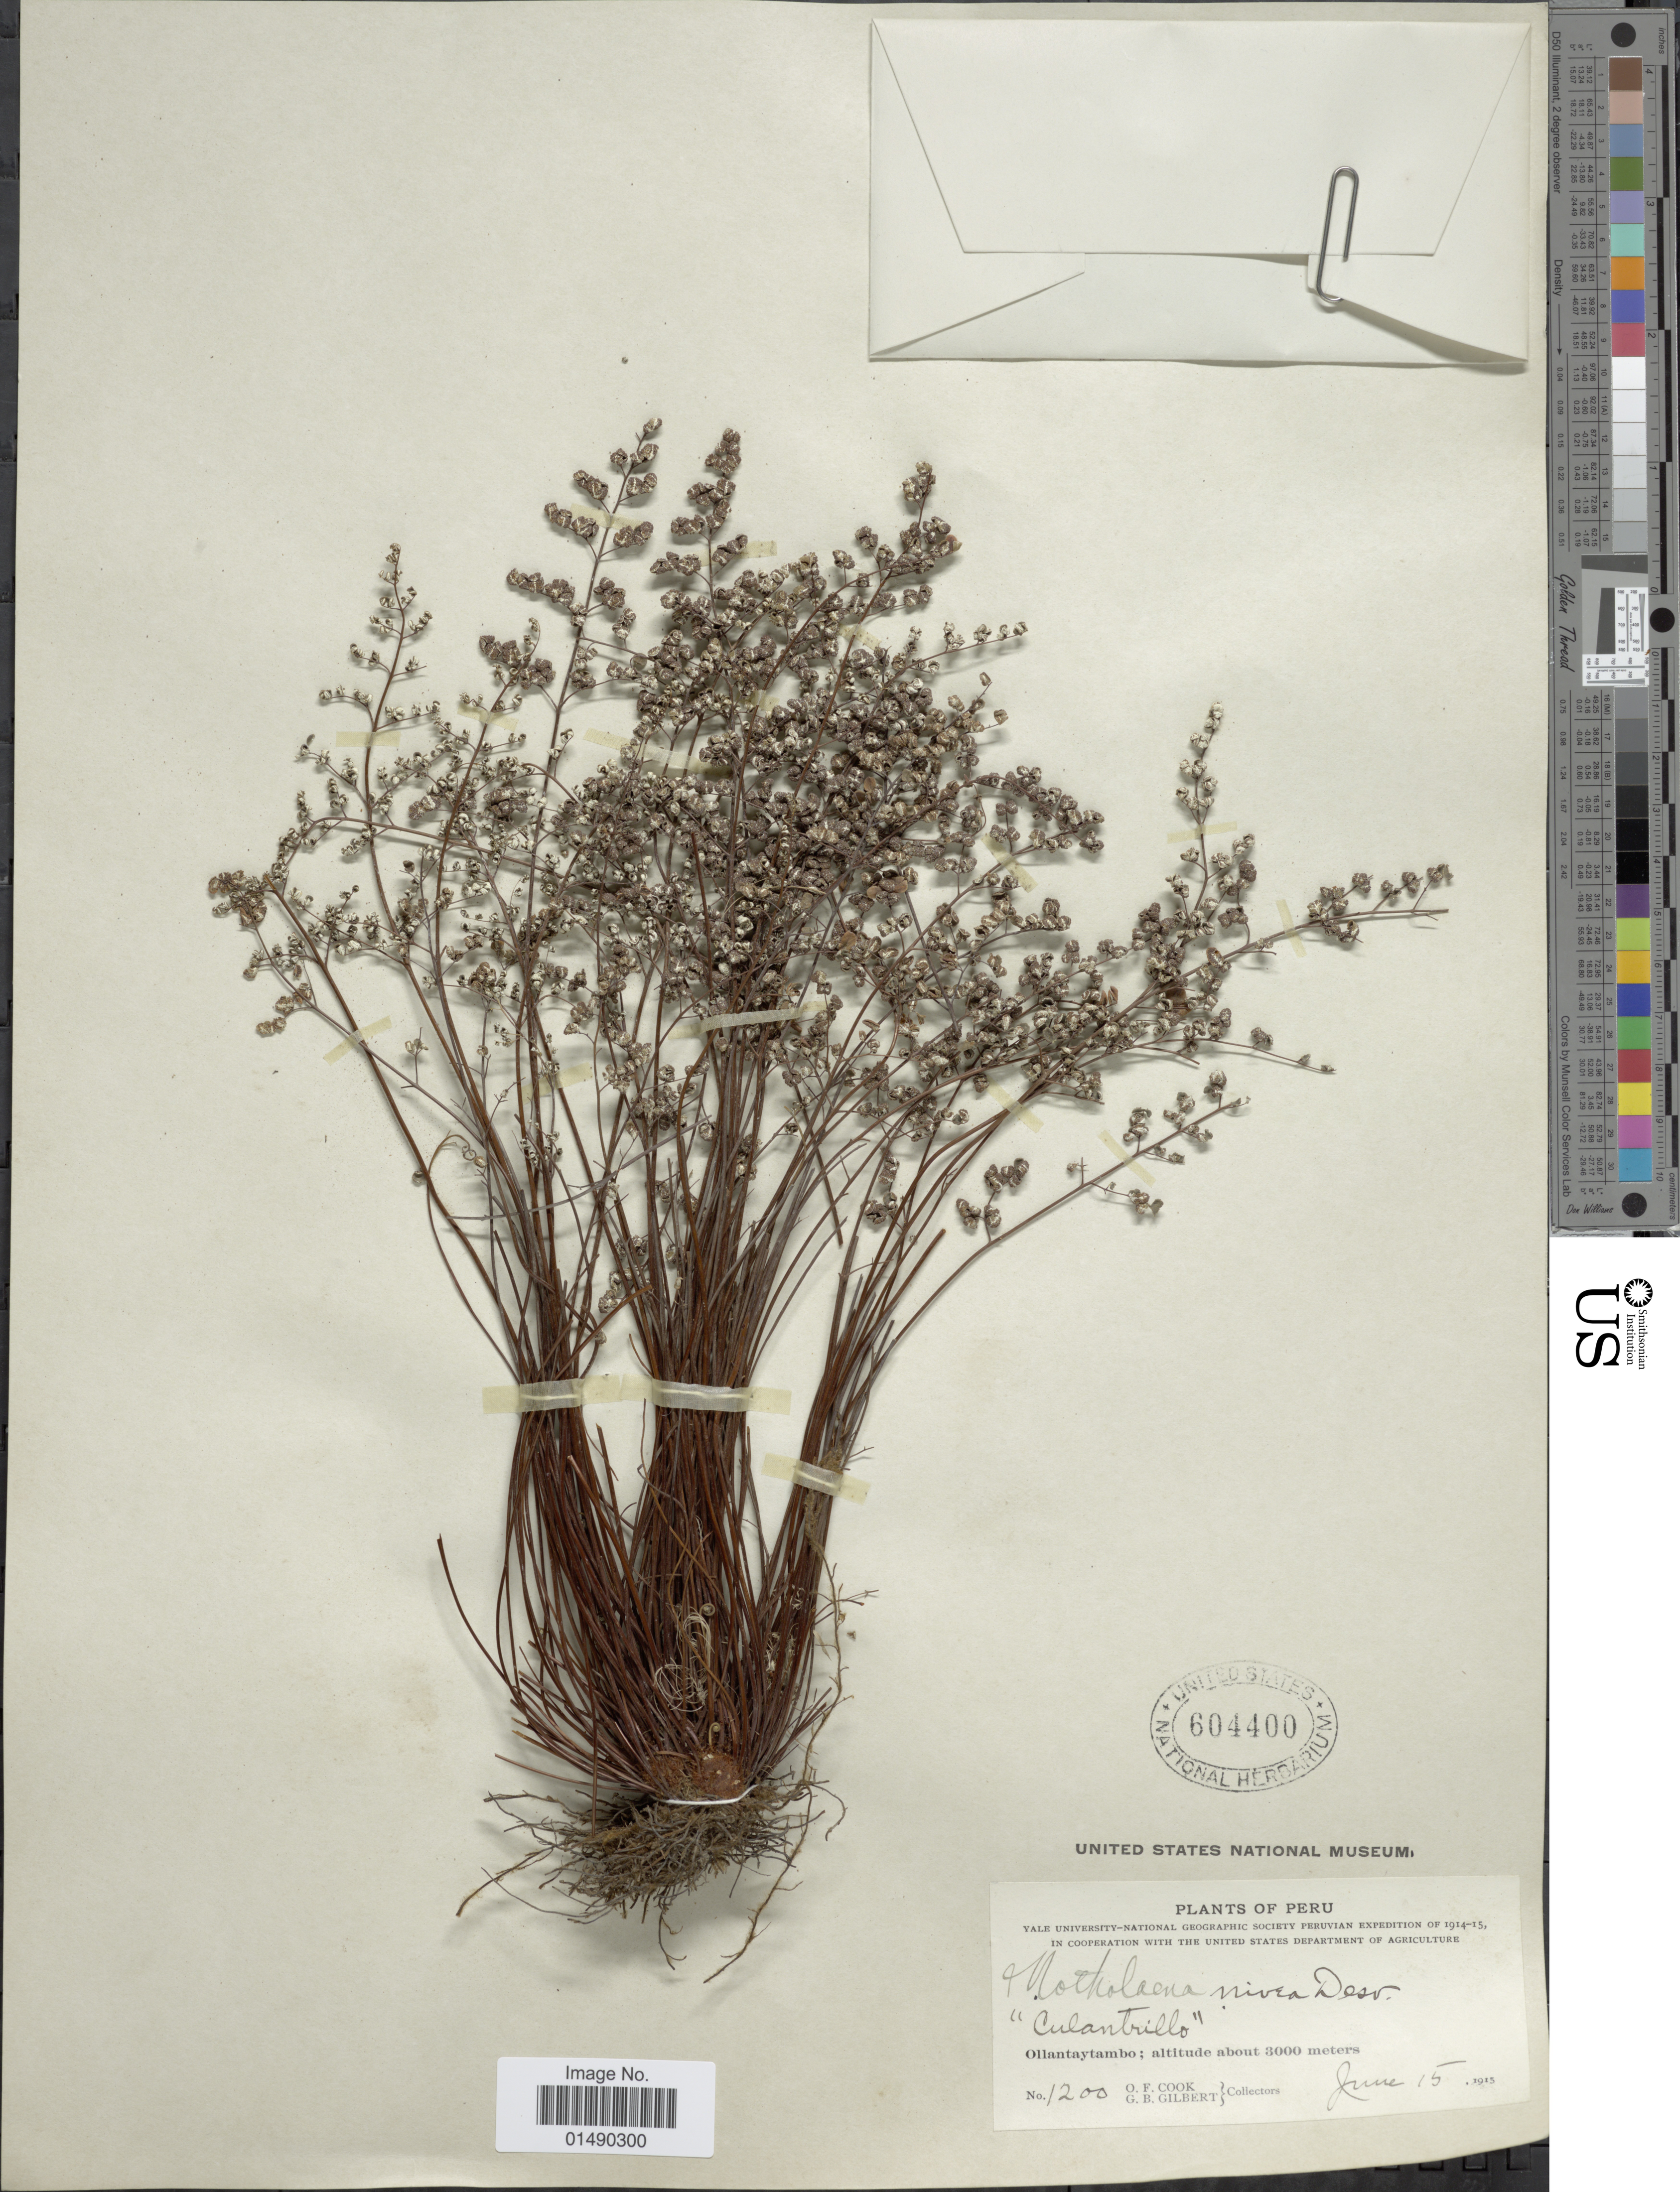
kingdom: Plantae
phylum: Tracheophyta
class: Polypodiopsida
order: Polypodiales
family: Pteridaceae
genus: Argyrochosma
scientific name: Argyrochosma nivea var. nivea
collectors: O. F. Cook & G. B. Gilbert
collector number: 1200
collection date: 1915-06-15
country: Peru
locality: Peru, Ollantaytambo. "Culantrillo"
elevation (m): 3000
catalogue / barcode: US 604400